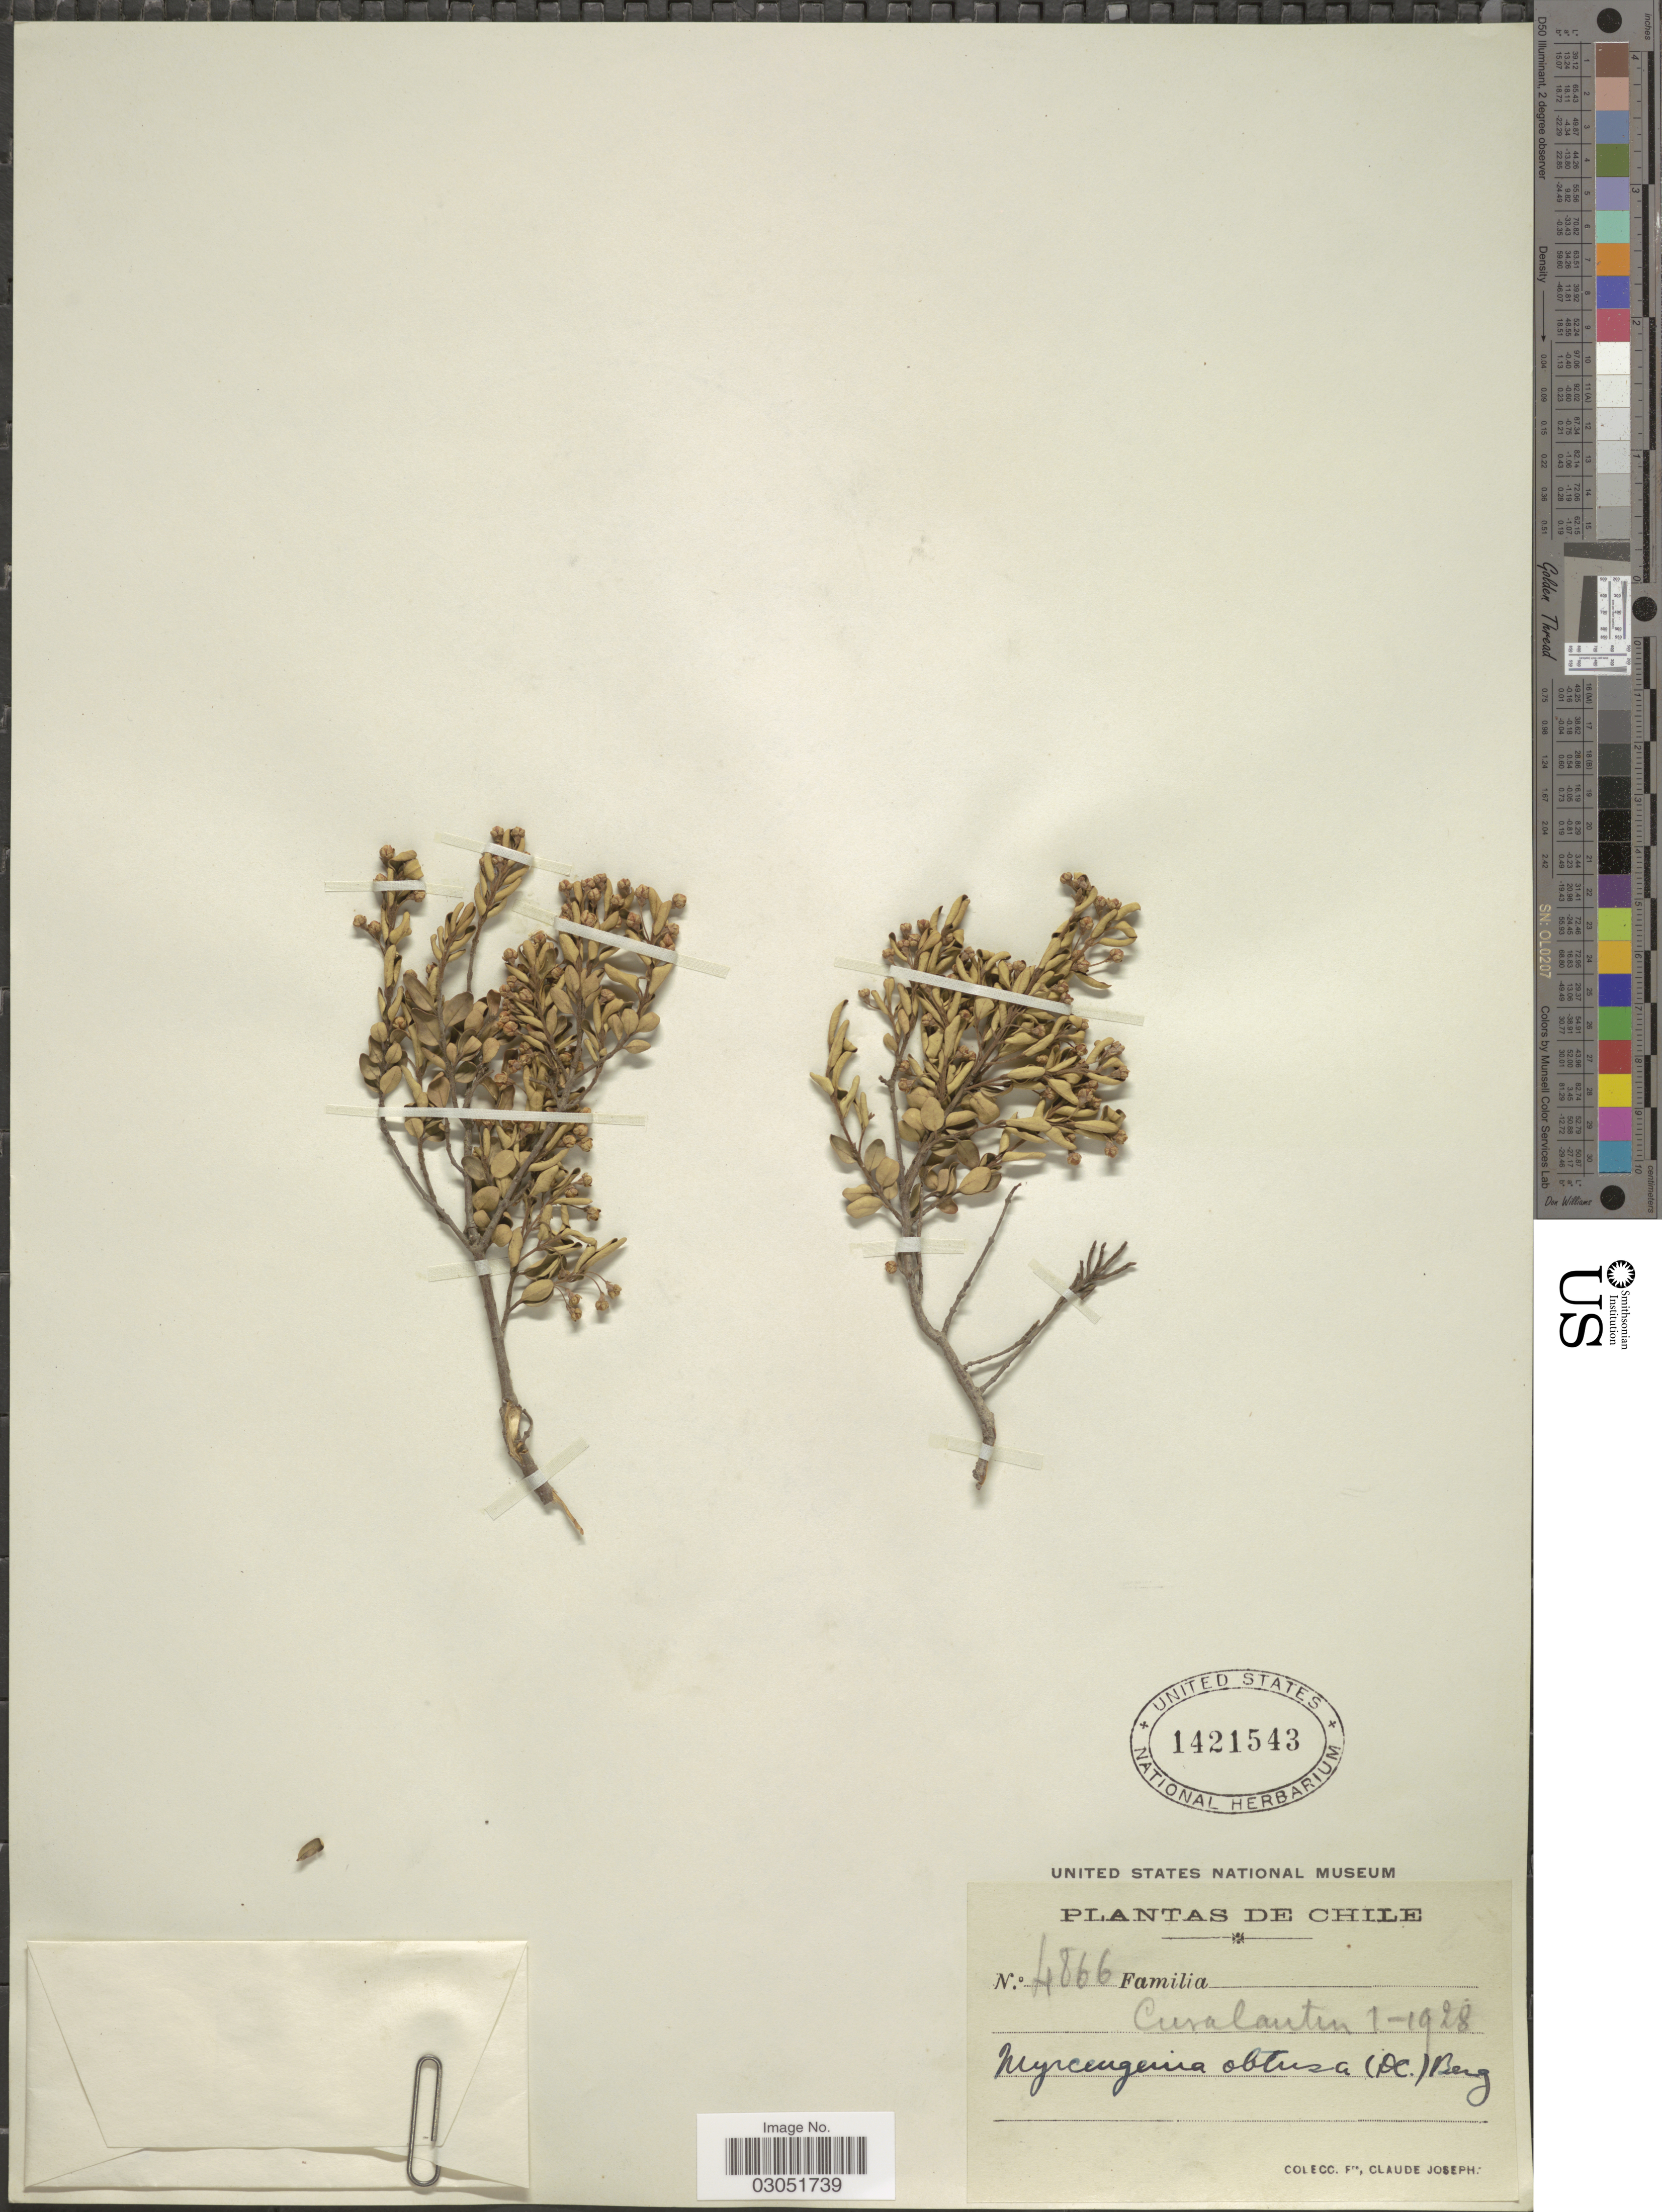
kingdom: Plantae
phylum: Tracheophyta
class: Magnoliopsida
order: Myrtales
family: Myrtaceae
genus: Myrceugenia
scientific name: Myrceugenia obtusa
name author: O. Berg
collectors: Bro. Claude-Joseph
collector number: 4866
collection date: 1928-01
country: Chile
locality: Curacautin.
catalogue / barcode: US 1421543